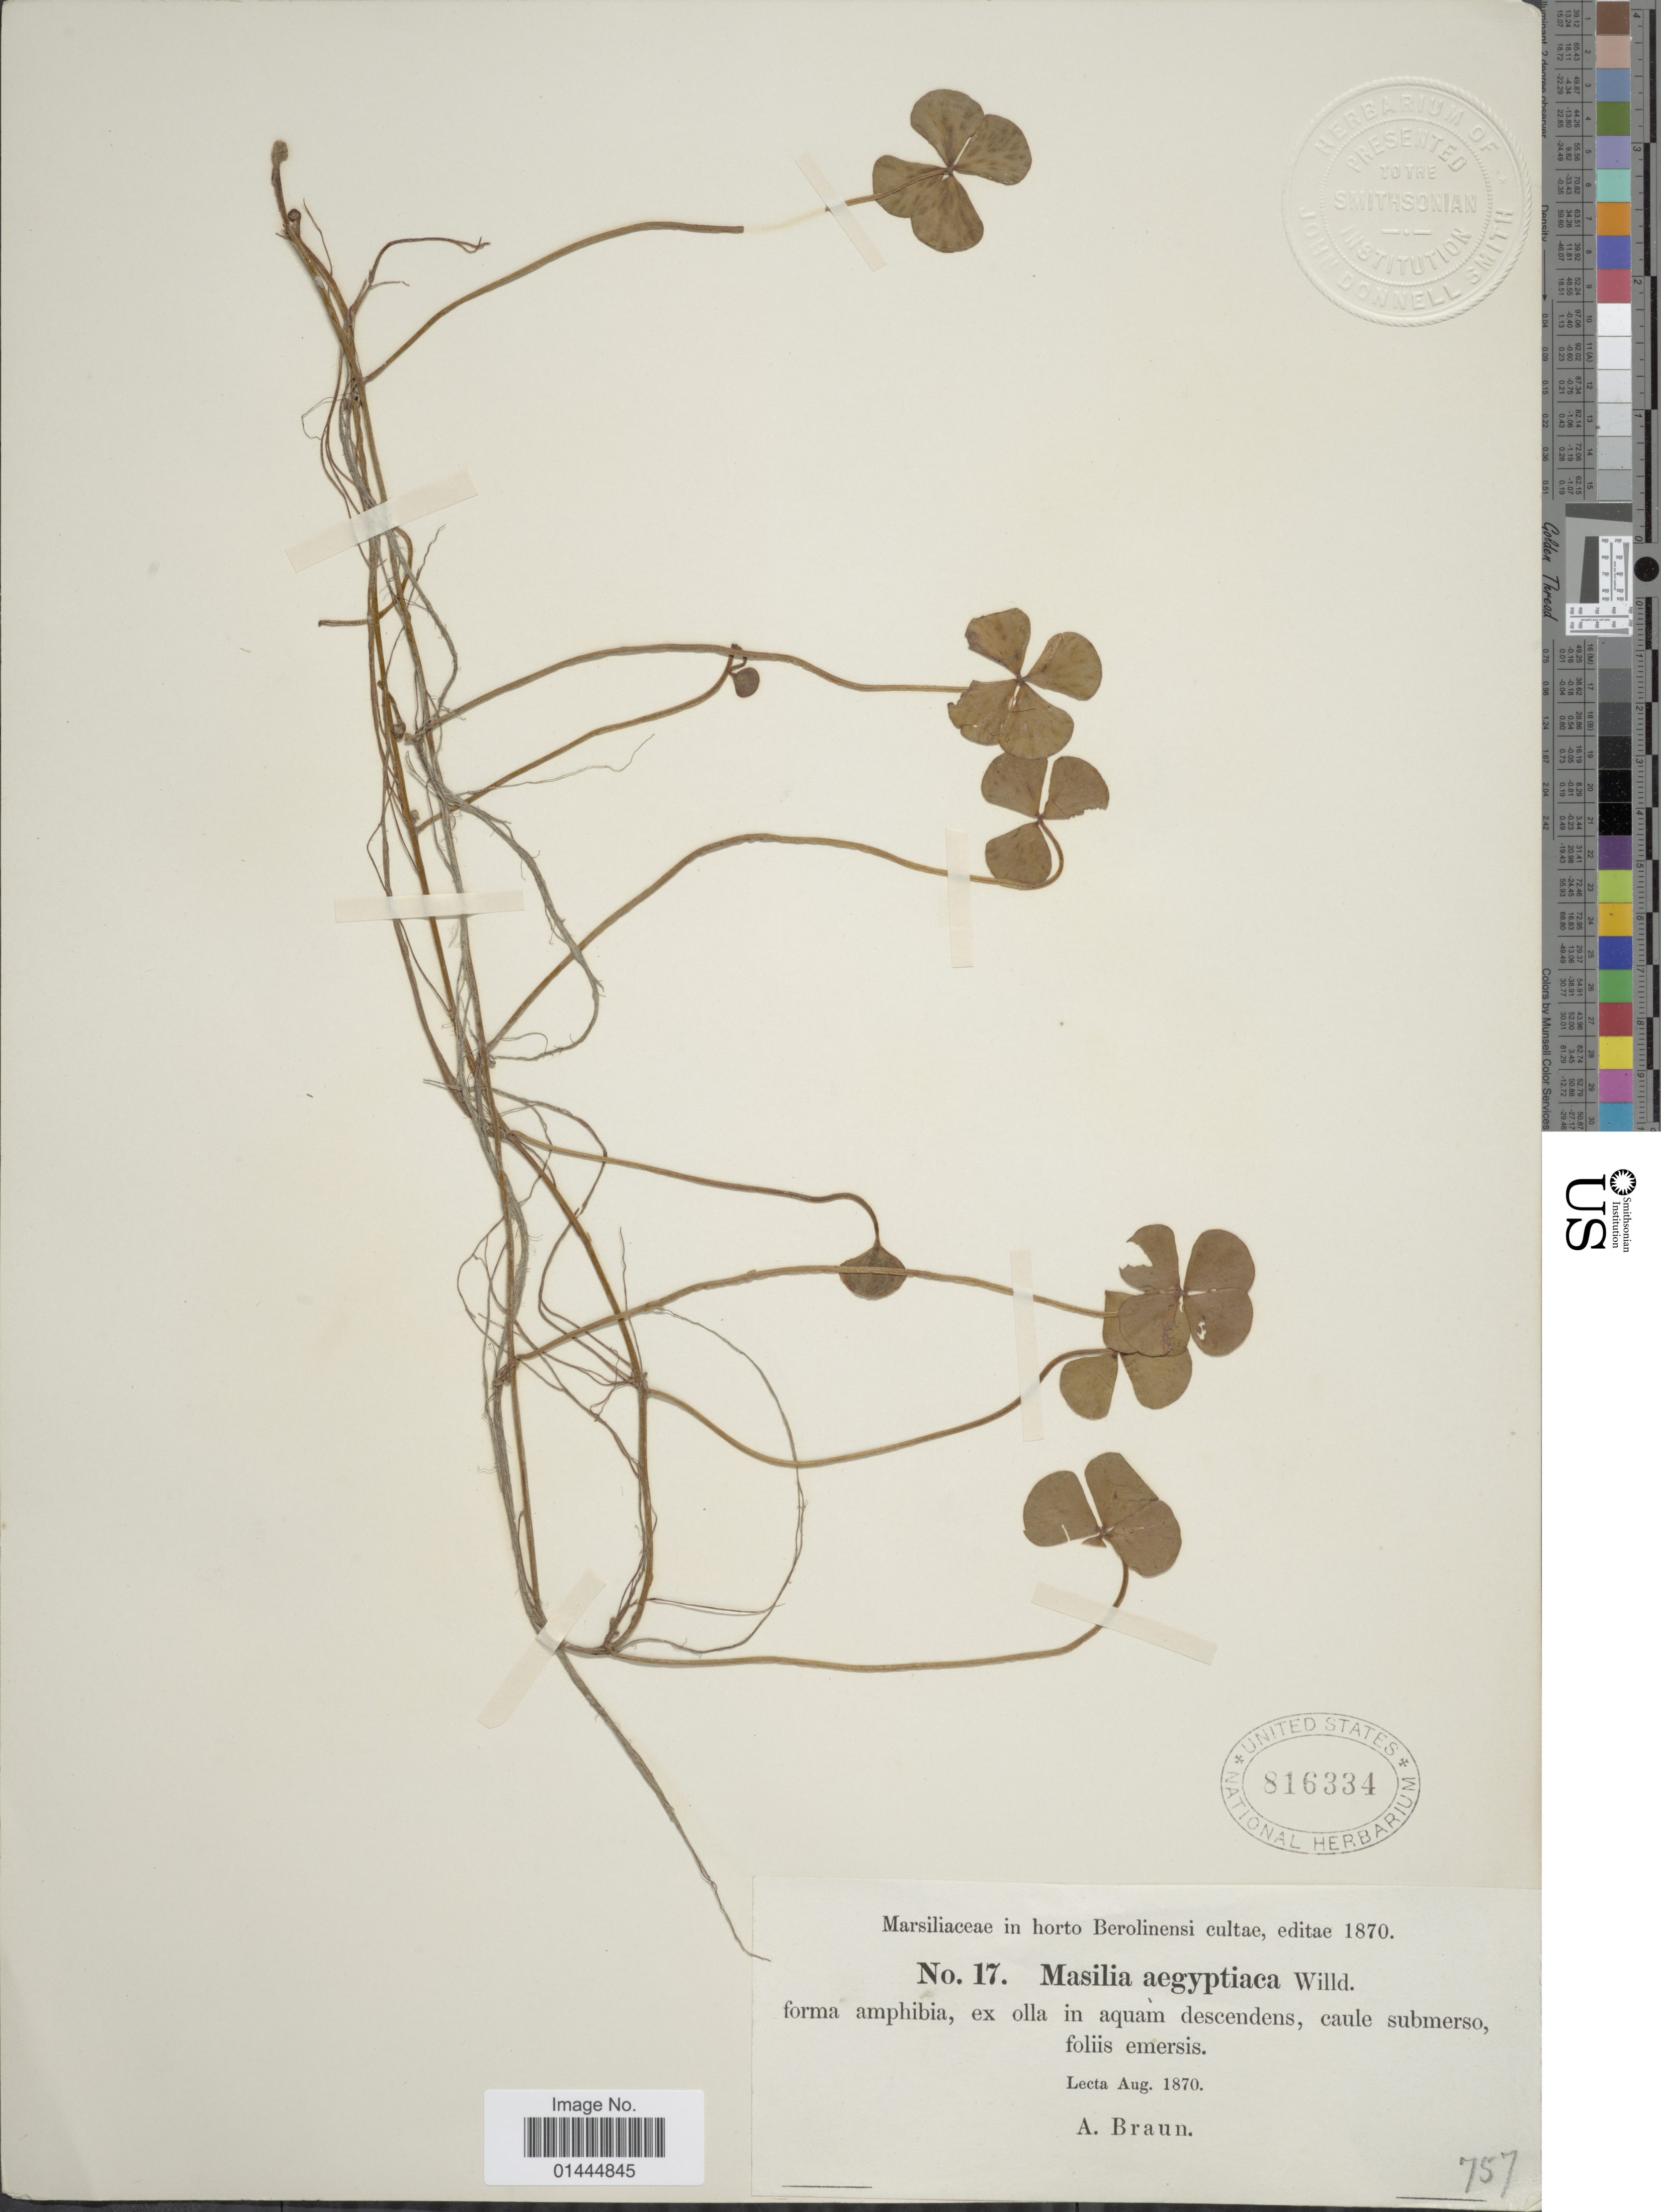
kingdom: Plantae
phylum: Tracheophyta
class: Polypodiopsida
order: Salviniales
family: Marsileaceae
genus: Marsilea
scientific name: Marsilea aegyptiaca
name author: Willd.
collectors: A. Braun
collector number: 17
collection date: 1870-08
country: Germany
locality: In horto Berolinensi cultae.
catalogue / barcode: US 816334